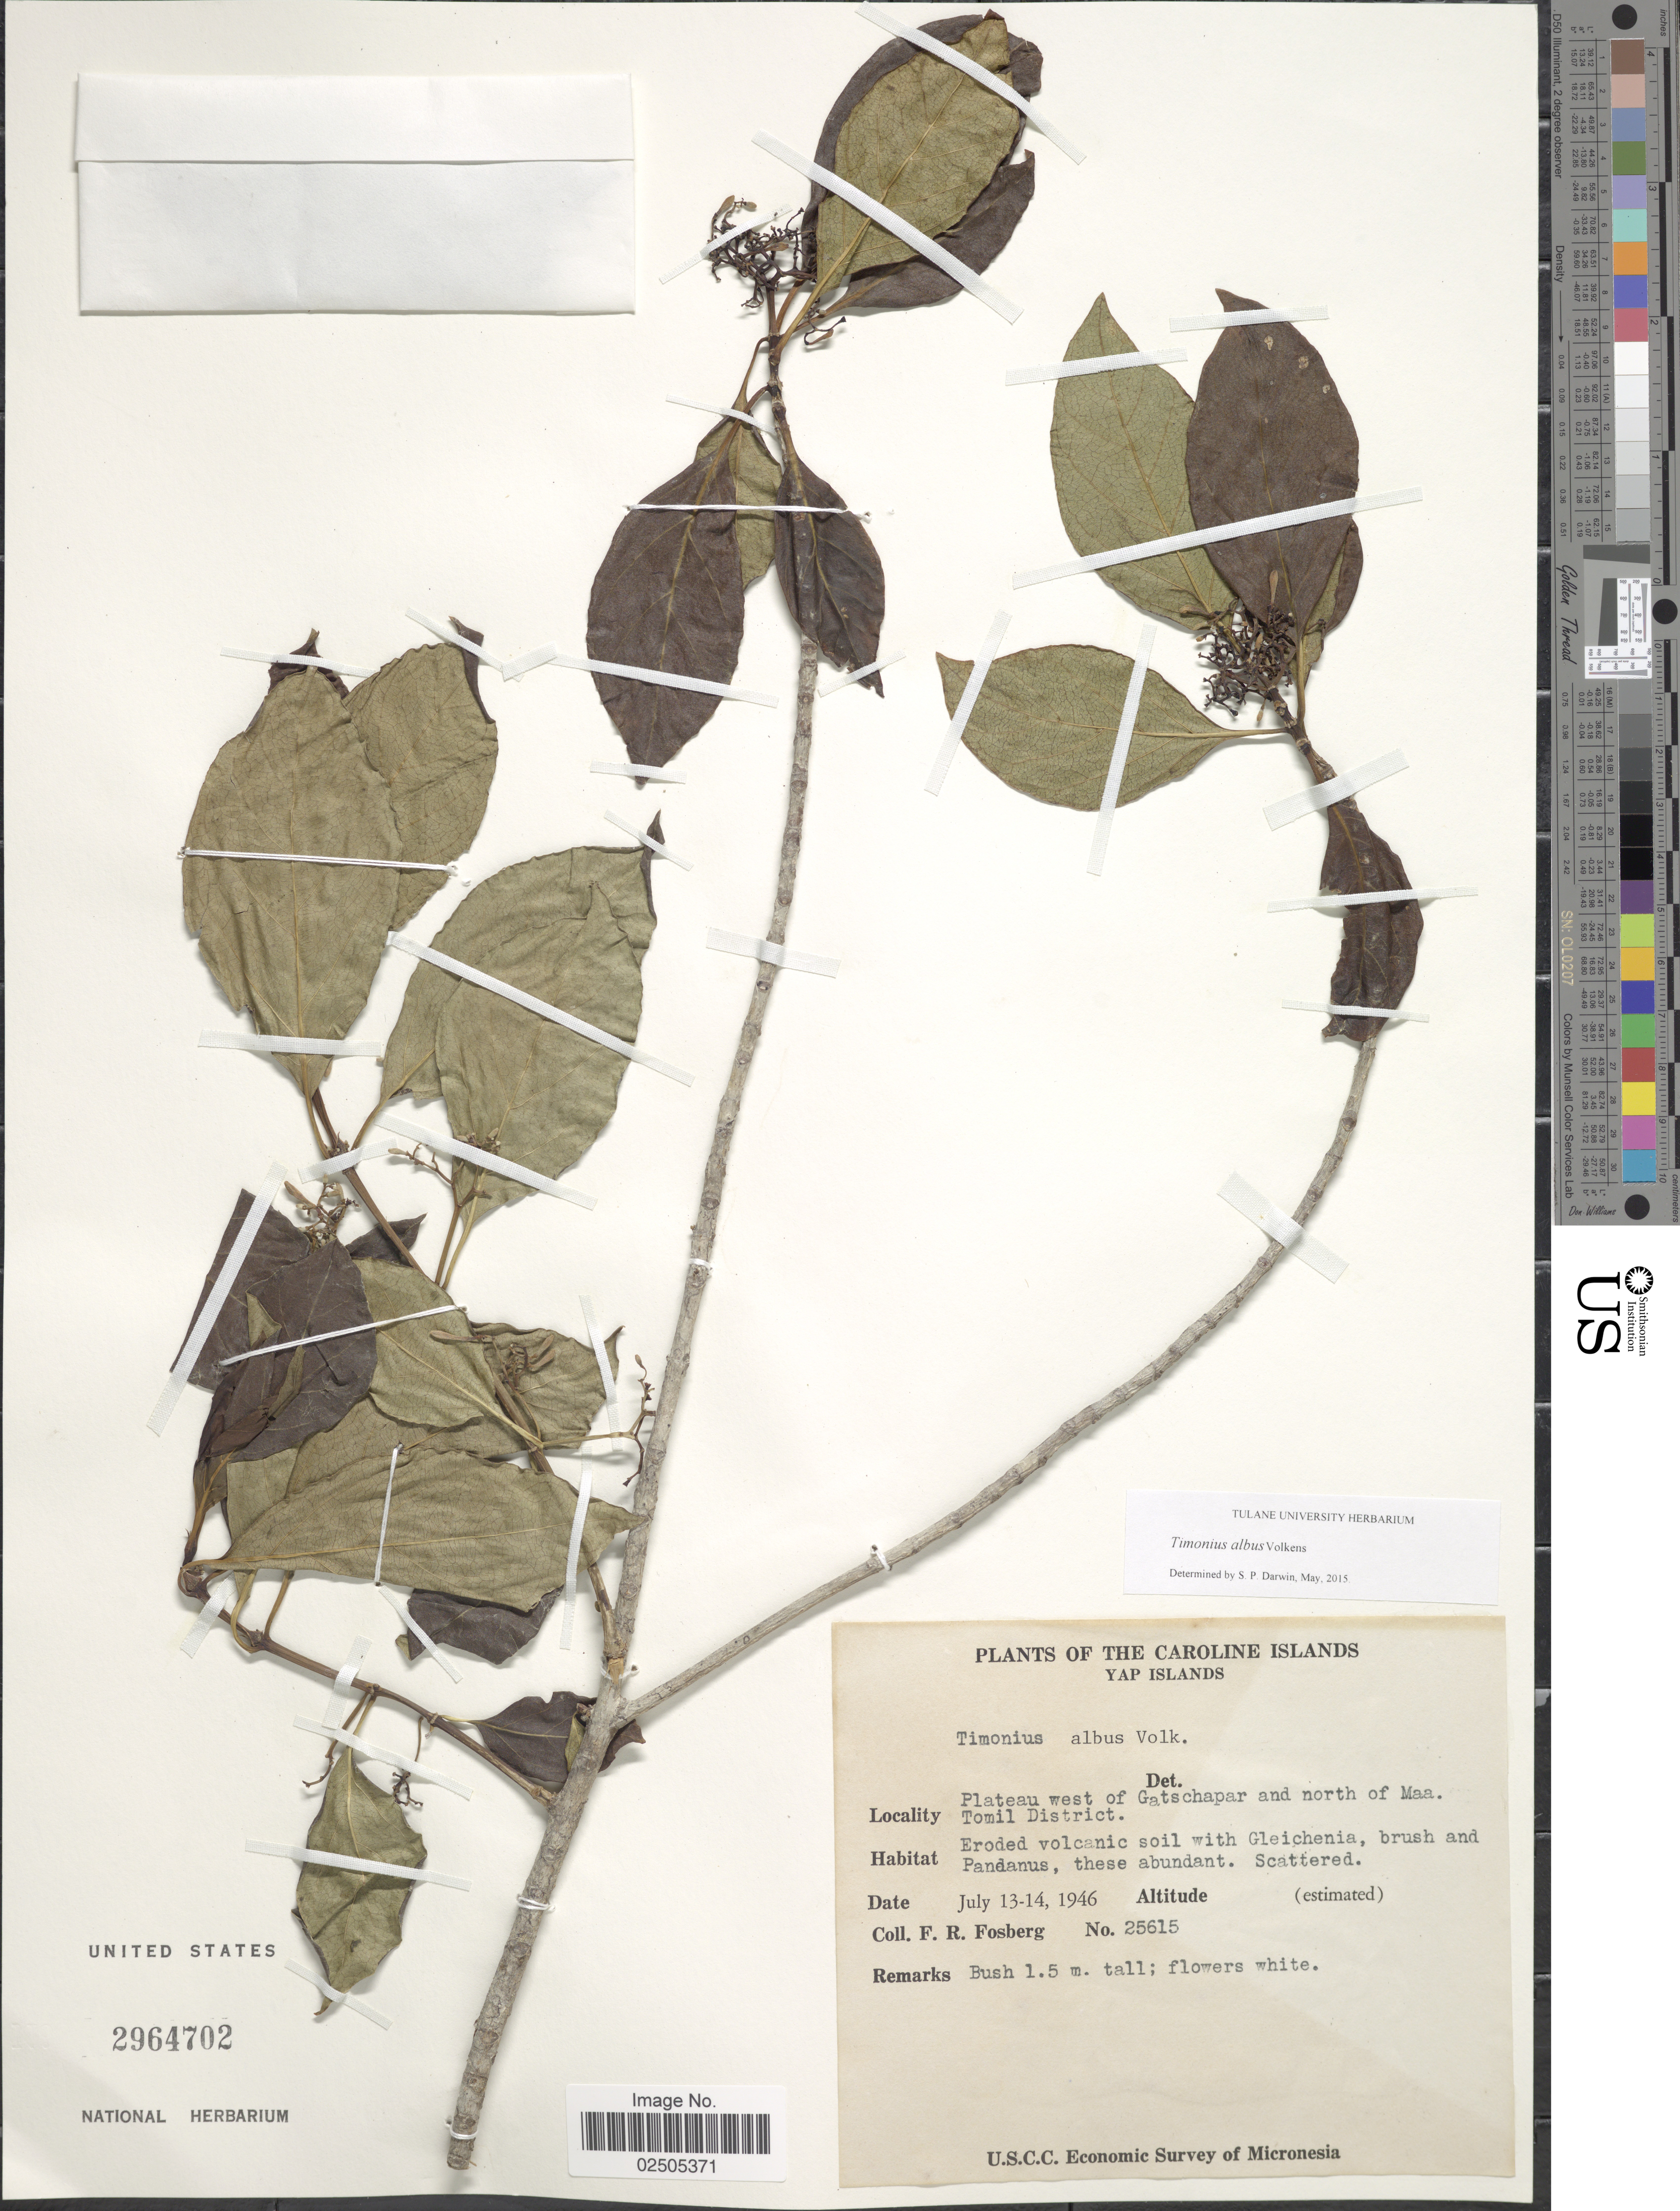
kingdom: Plantae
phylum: Tracheophyta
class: Magnoliopsida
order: Gentianales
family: Rubiaceae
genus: Timonius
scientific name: Timonius albus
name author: Volkens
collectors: F. R. Fosberg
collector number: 25615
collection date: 1946-07-13/1946-07-14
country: Micronesia, Federated States of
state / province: Yap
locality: The Caroline Islands, Yap Islands, Plateau west of Gatschapar and north of Maa. Tomil District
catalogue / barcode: US 2964702